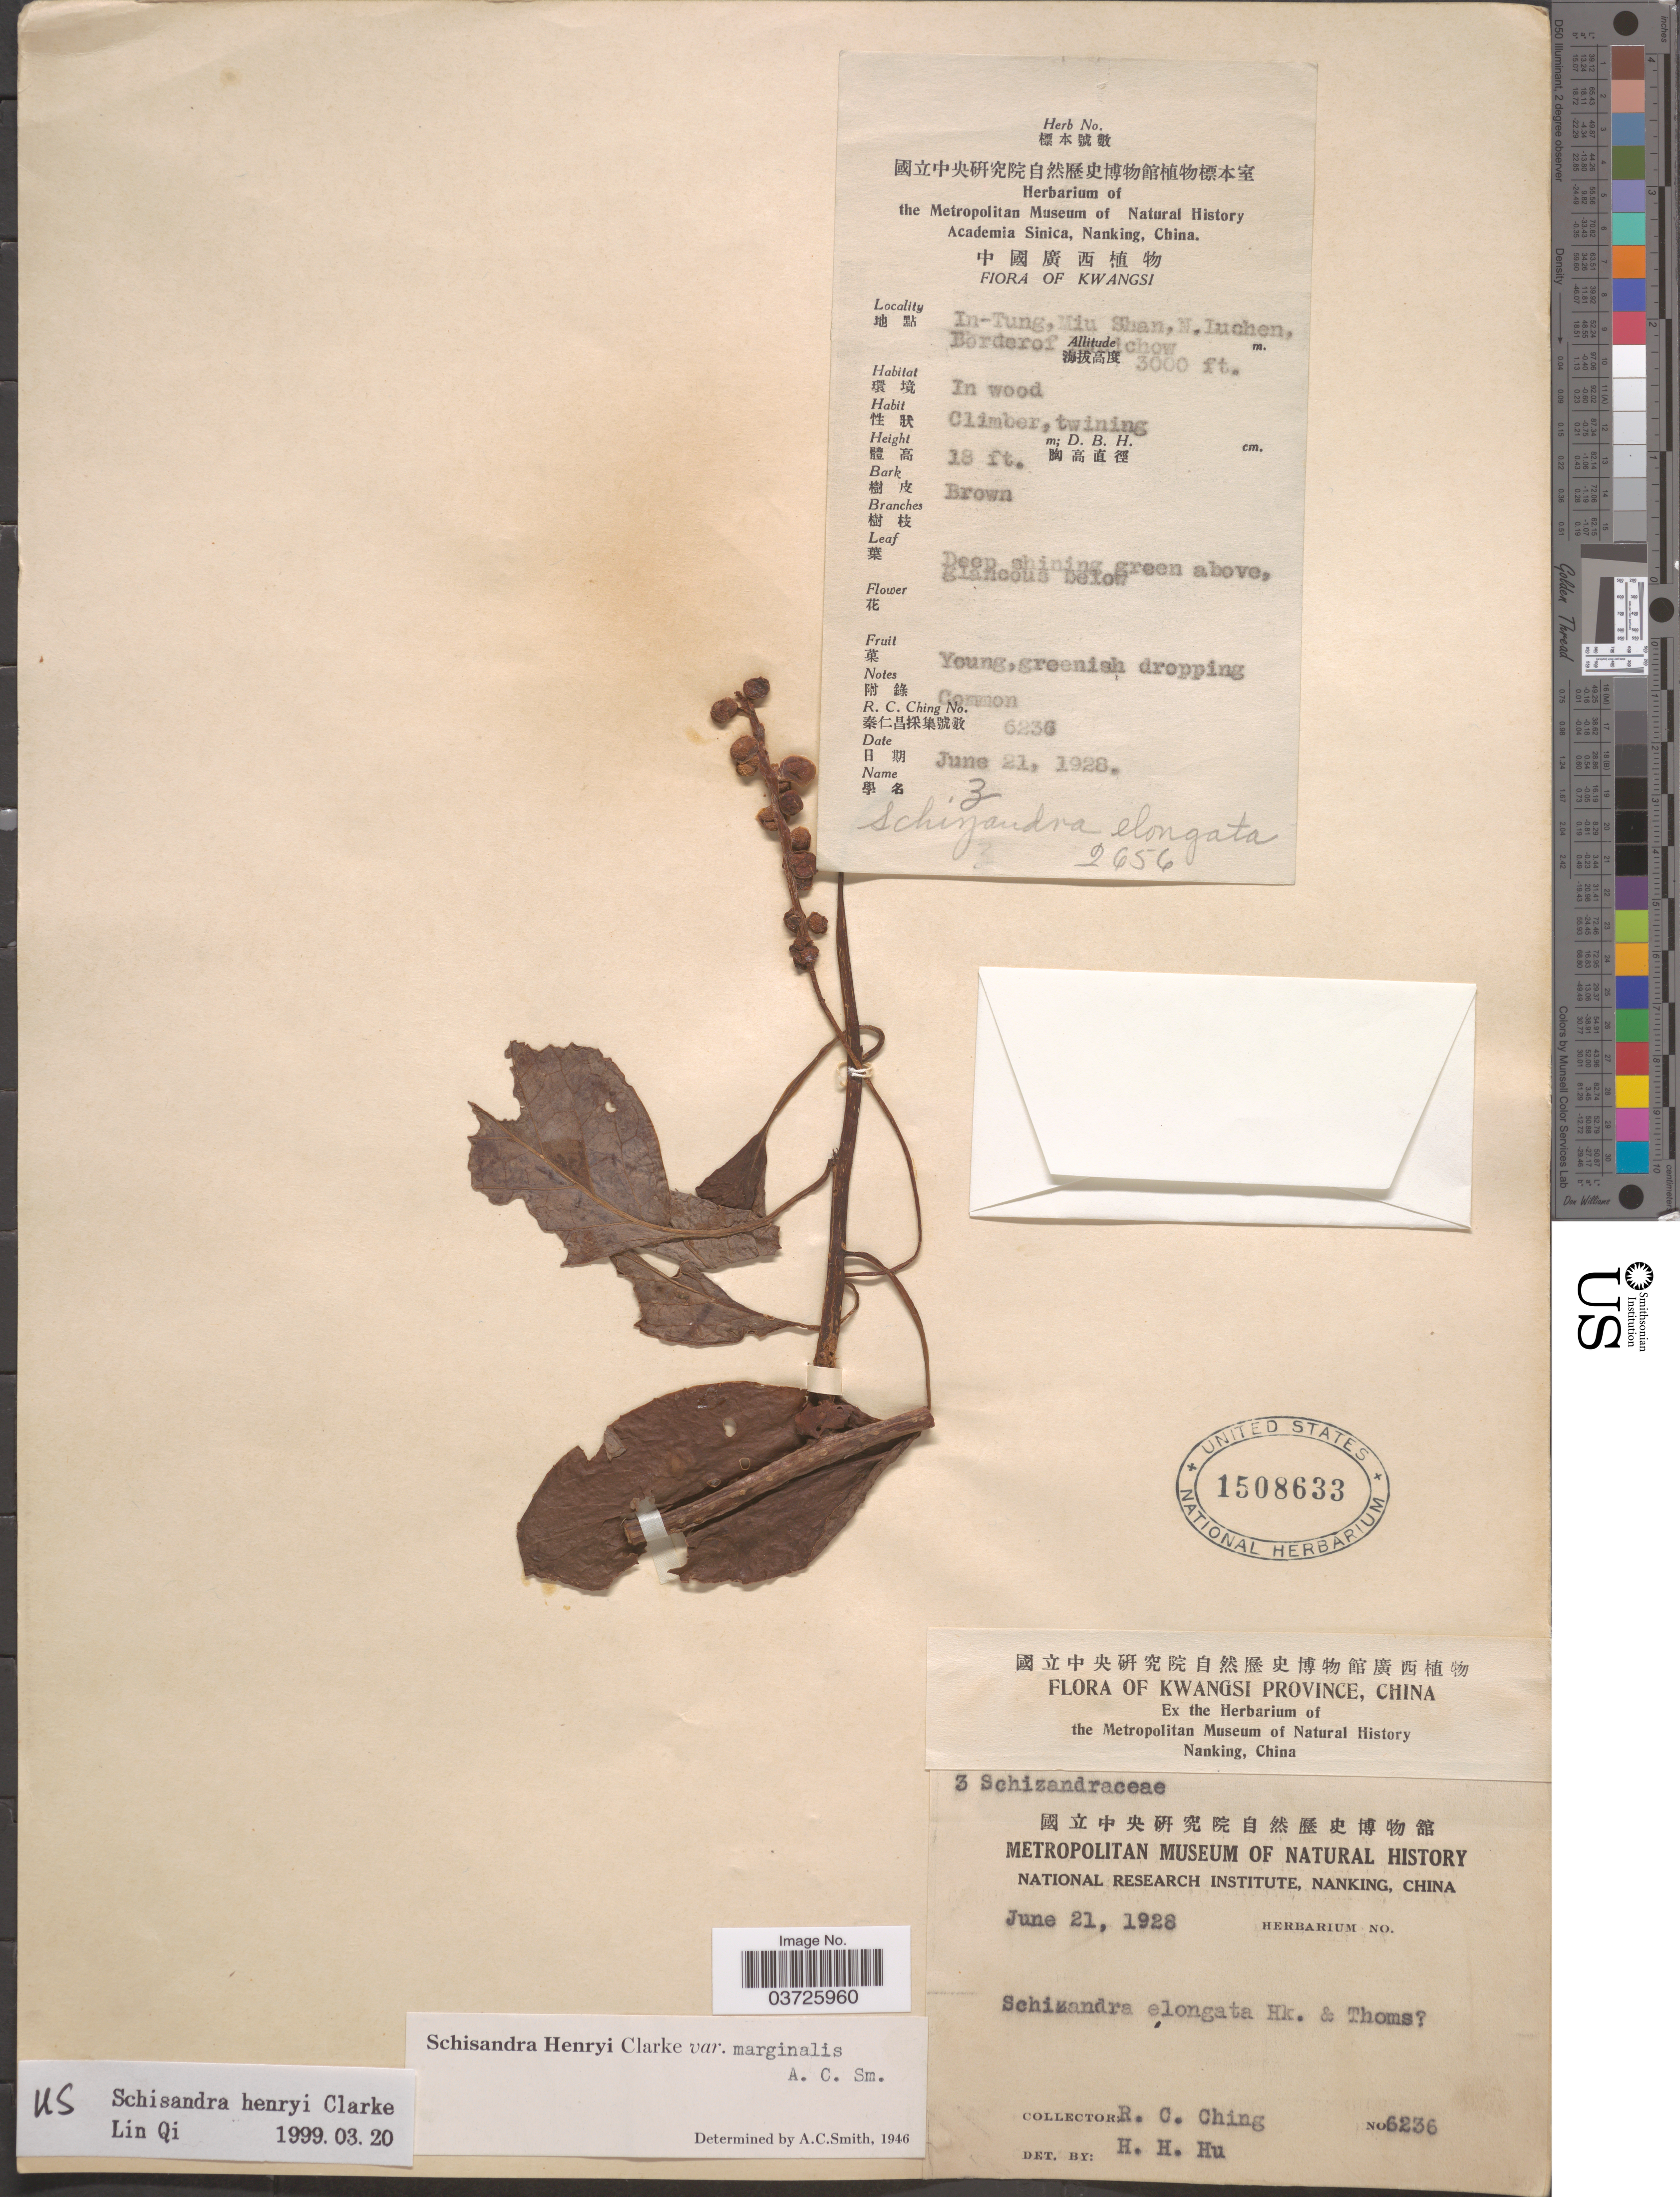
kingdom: Plantae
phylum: Tracheophyta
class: Magnoliopsida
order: Austrobaileyales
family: Schisandraceae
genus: Schisandra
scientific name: Schisandra henryi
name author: C.B. Clarke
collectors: R. C. Ching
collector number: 6236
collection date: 1928-06-21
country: China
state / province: Guangxi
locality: Kwangsi Province. In-Tung, Miu Shan, N. Luchen, Border of [illegible text]ichow.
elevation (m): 914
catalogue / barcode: US 1508633